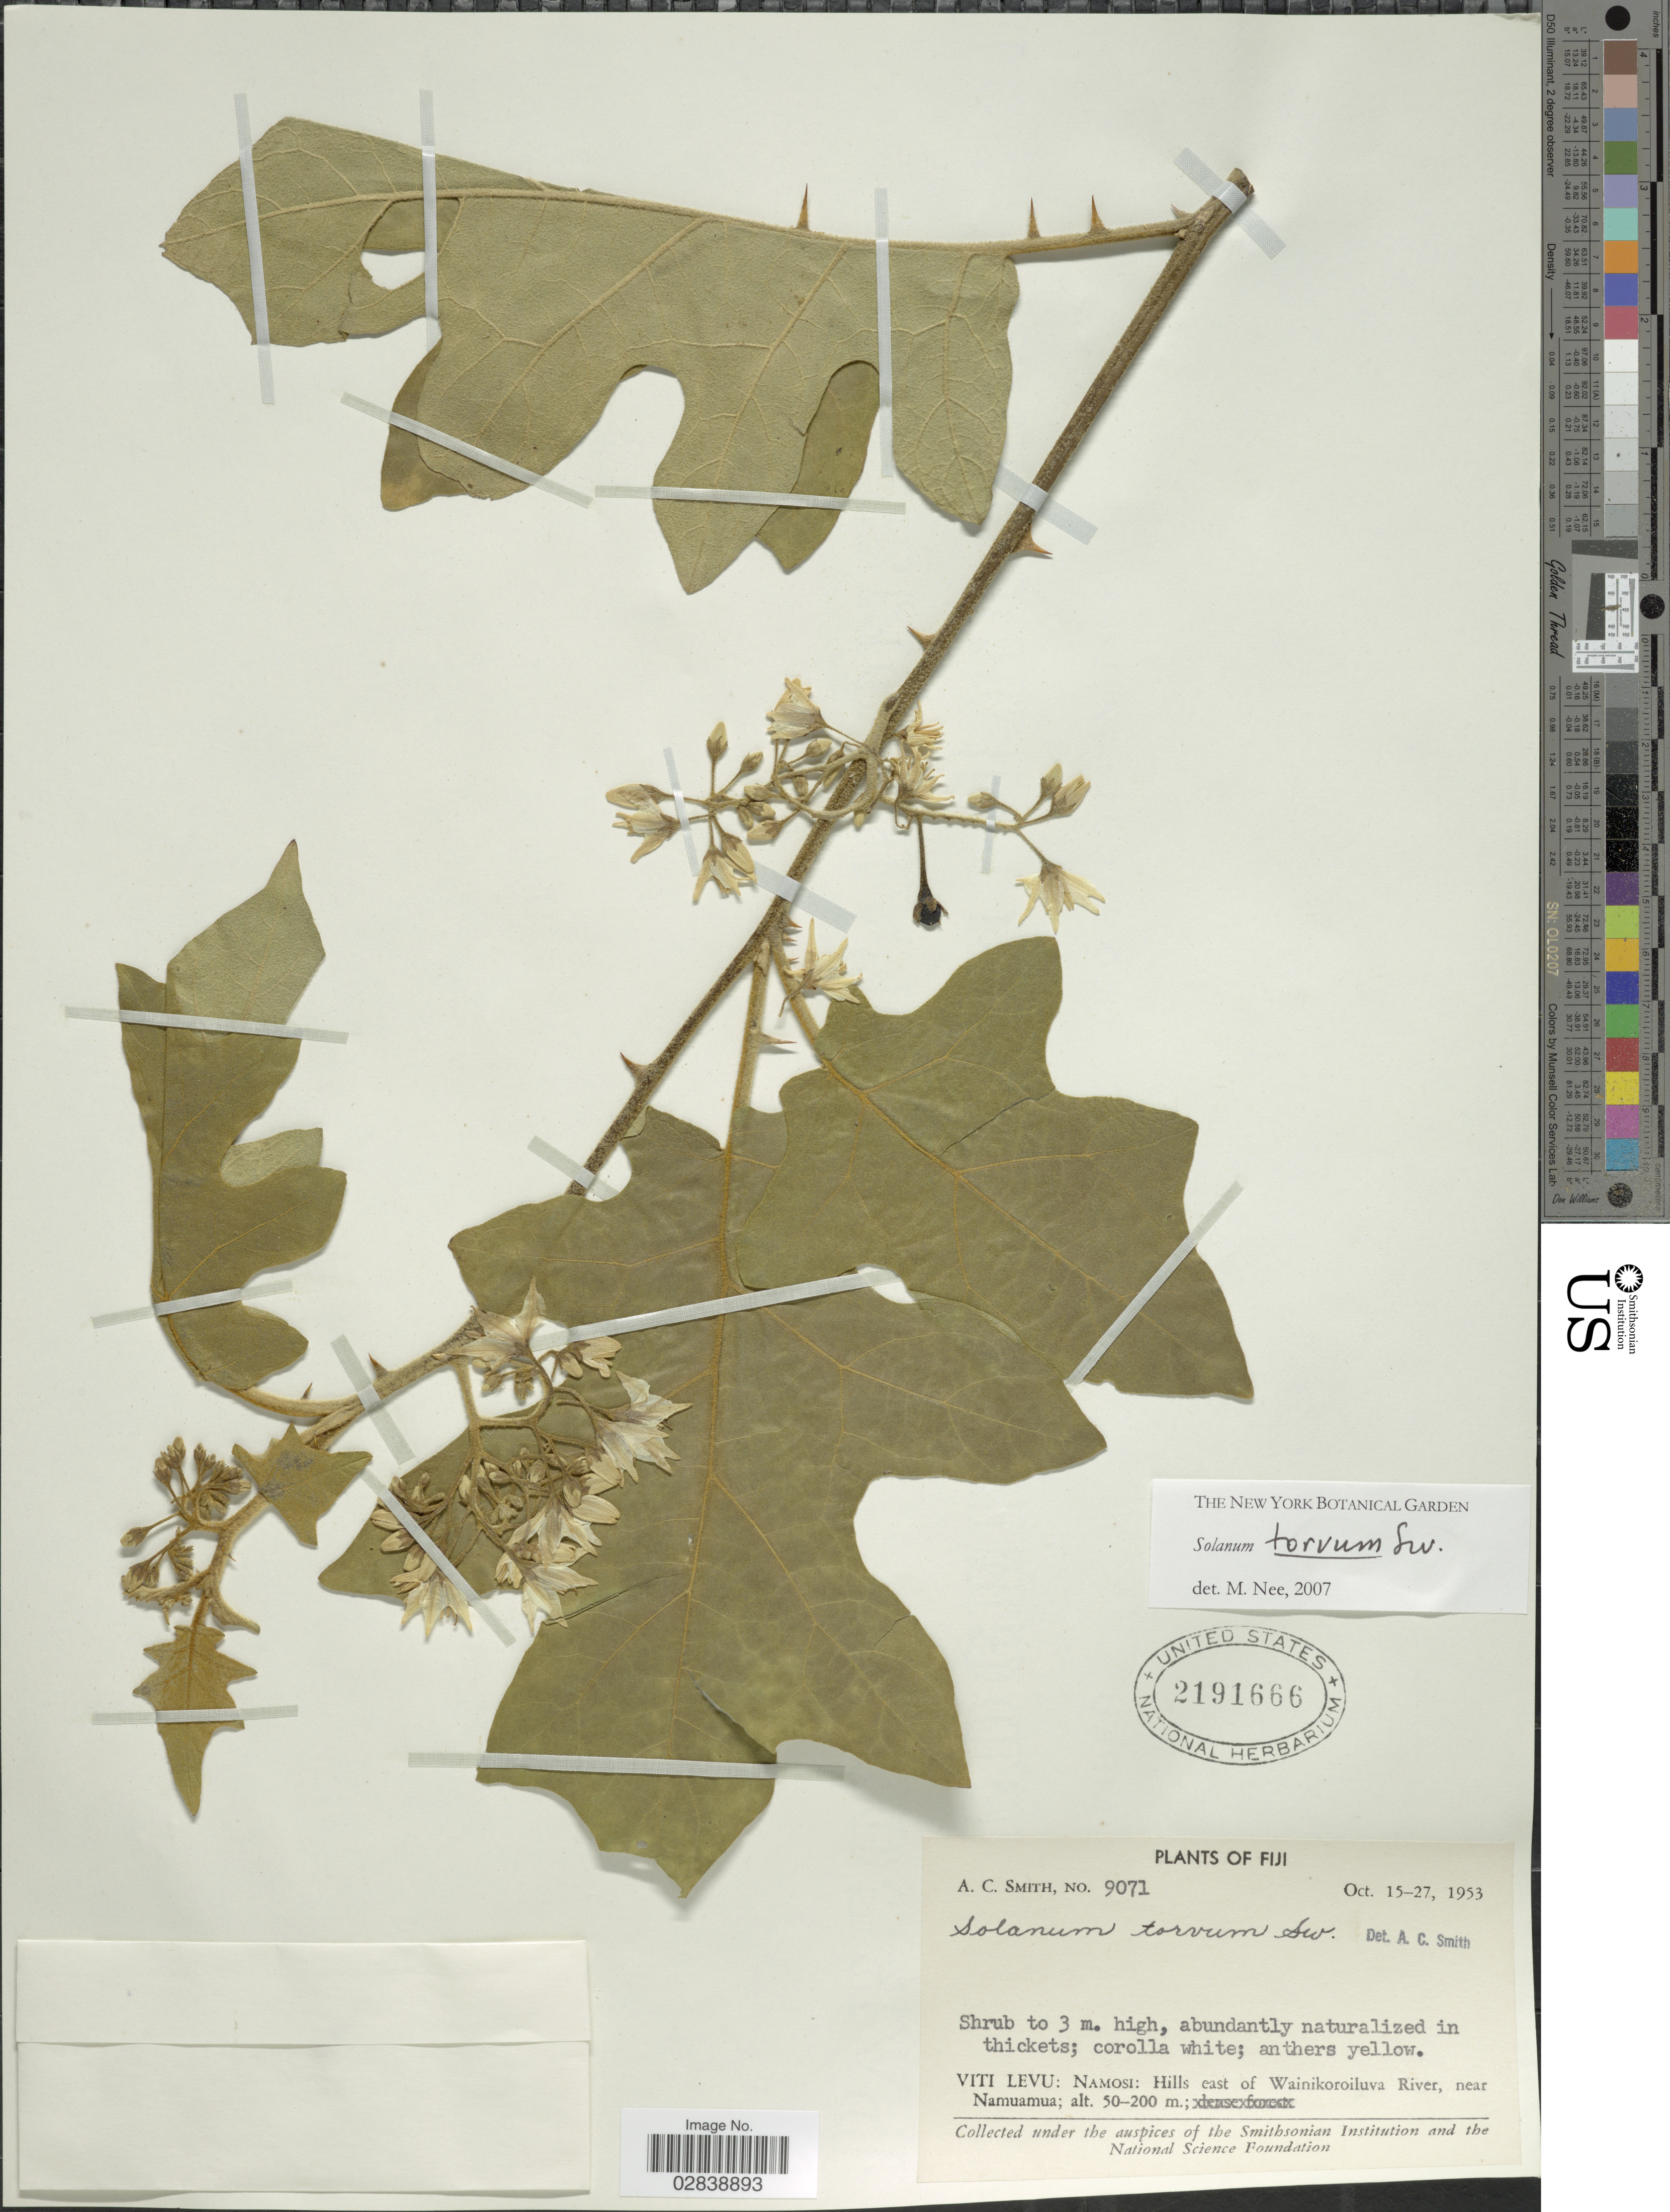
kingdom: Plantae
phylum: Tracheophyta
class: Magnoliopsida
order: Solanales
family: Solanaceae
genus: Solanum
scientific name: Solanum torvum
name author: Sw.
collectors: A. C. Smith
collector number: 9071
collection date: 1953-10-15/1953-10-27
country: Fiji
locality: Viti Levu: Namosi: Hills east of Wainikoroiluva River, near Namuamua.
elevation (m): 50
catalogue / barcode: US 2191666